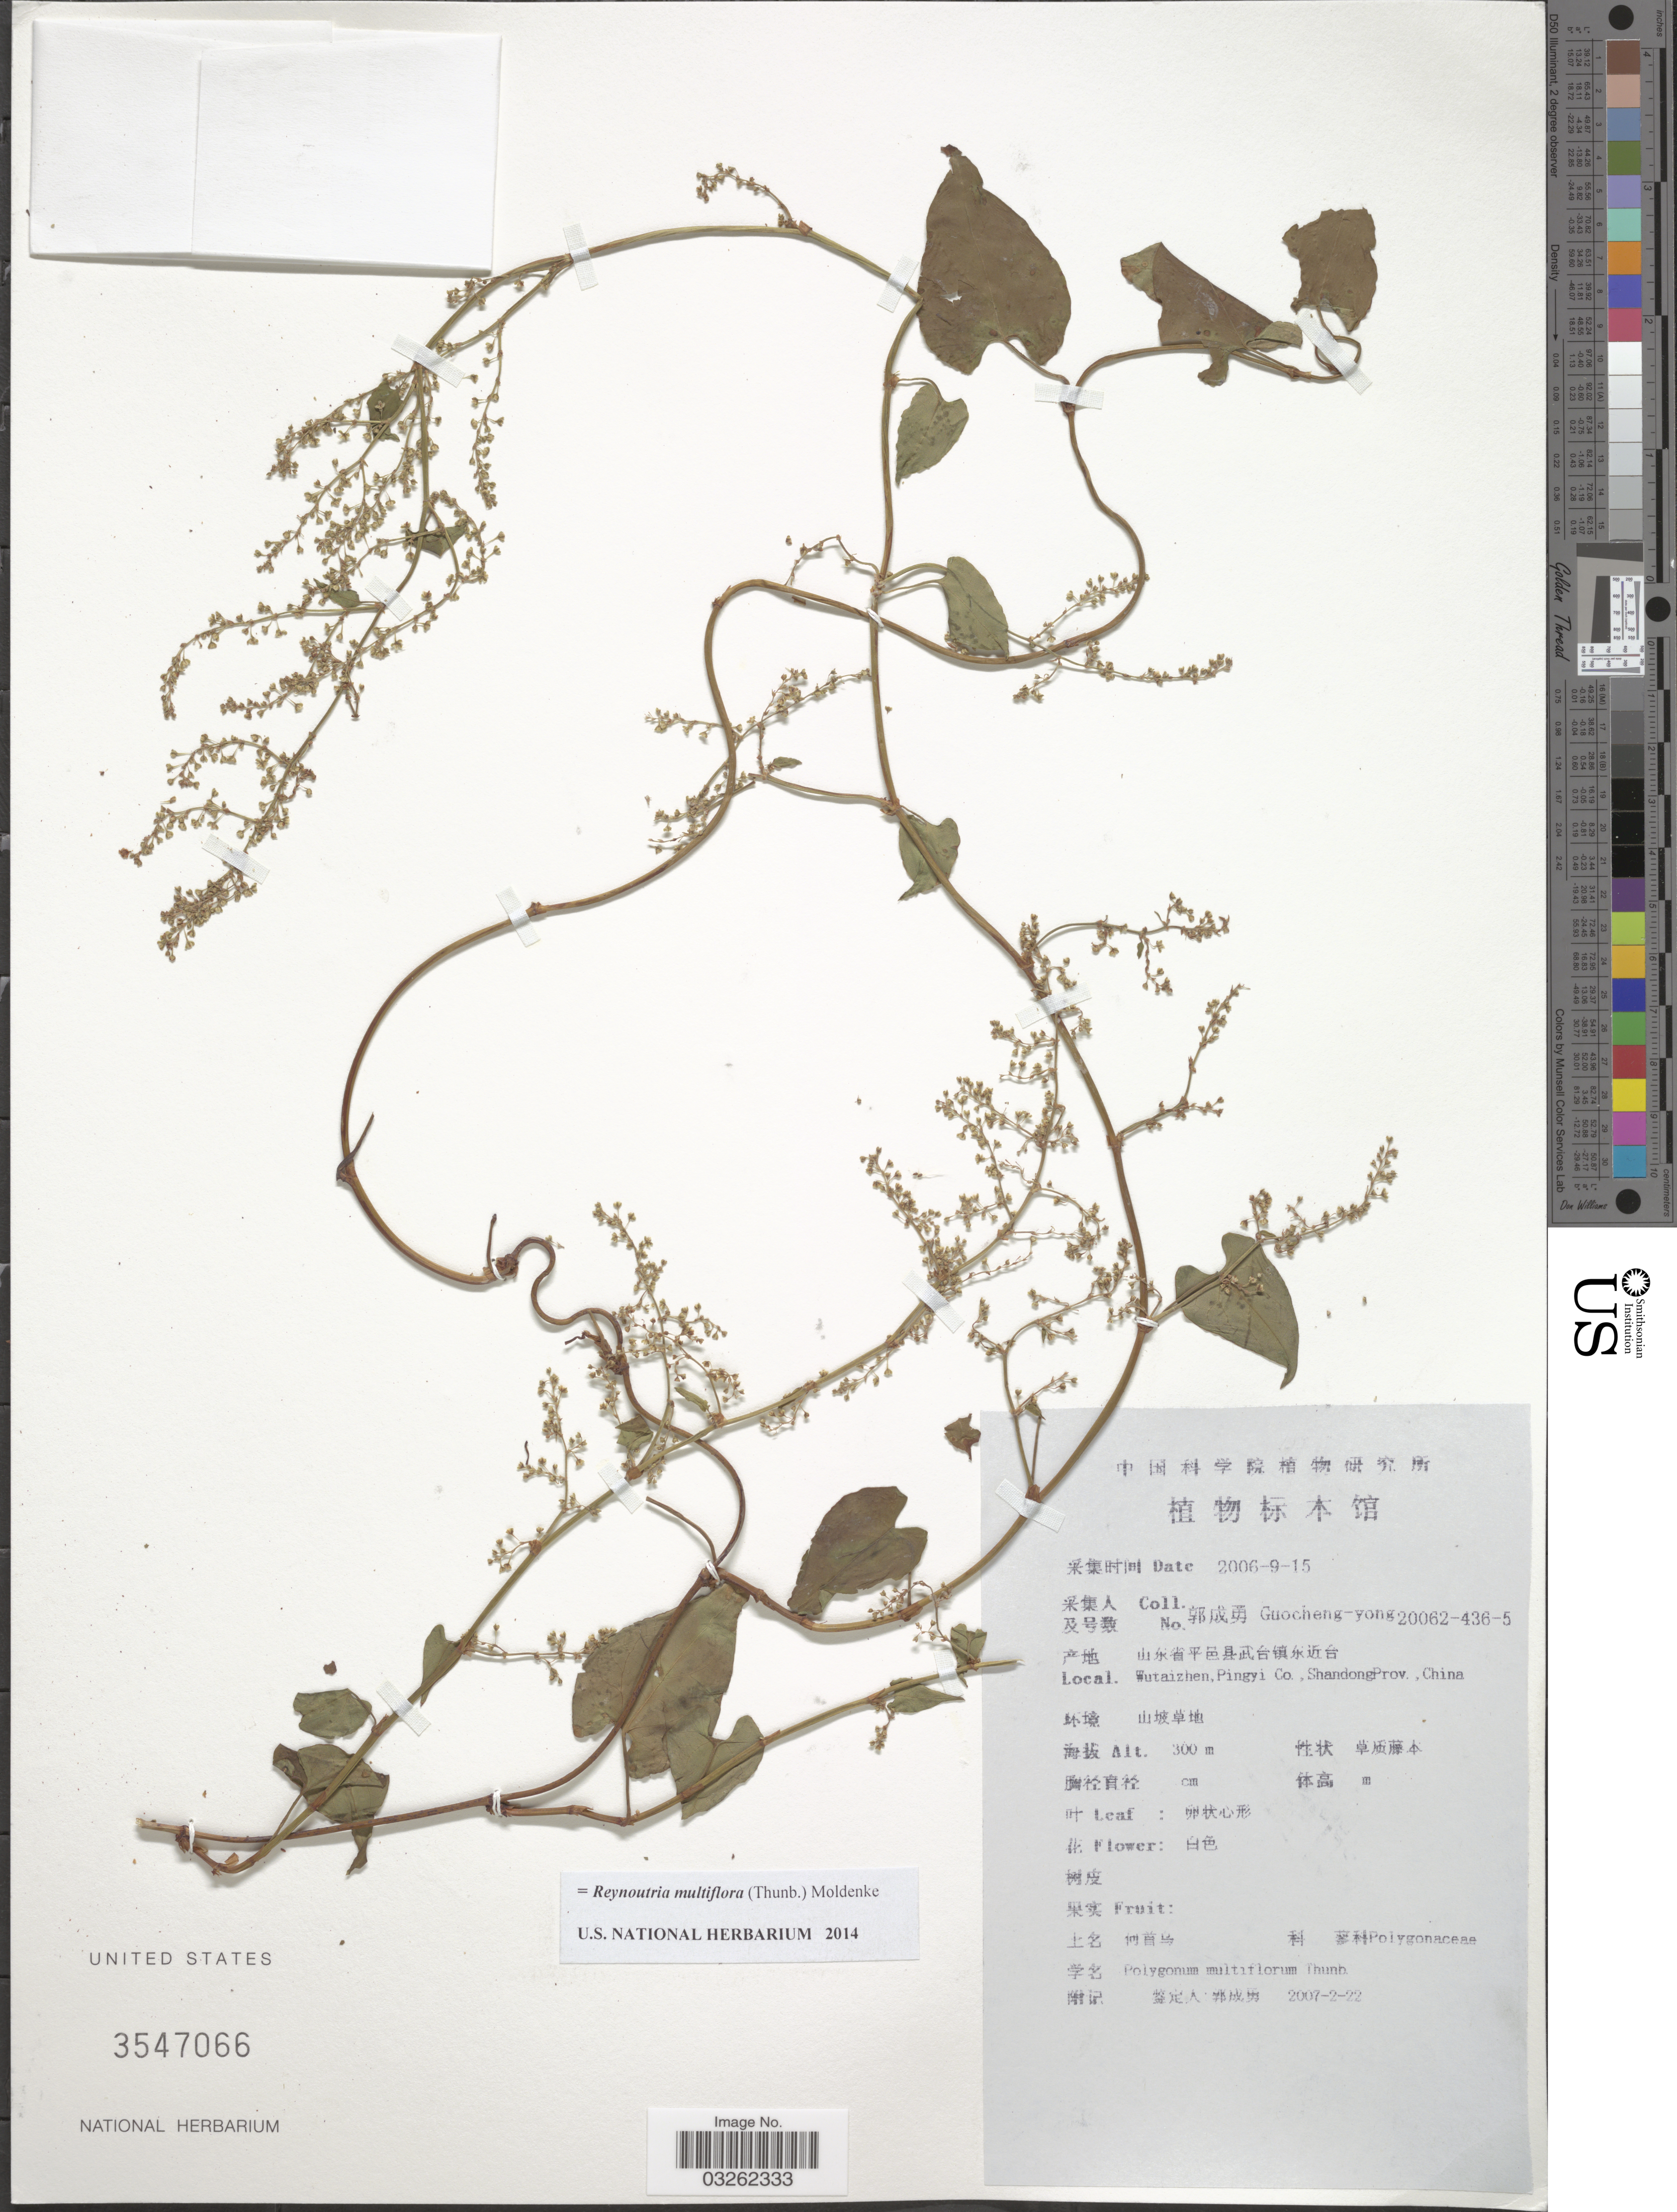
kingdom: Plantae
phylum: Tracheophyta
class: Magnoliopsida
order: Caryophyllales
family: Polygonaceae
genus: Reynoutria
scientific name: Reynoutria multiflora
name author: (Thunb.) Moldenke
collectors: Guo cheng-yong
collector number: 20062-436-5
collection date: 2006-09-15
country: China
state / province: Shandong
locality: Wutaizhen, Pingyi Co.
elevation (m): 300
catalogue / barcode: US 3547066